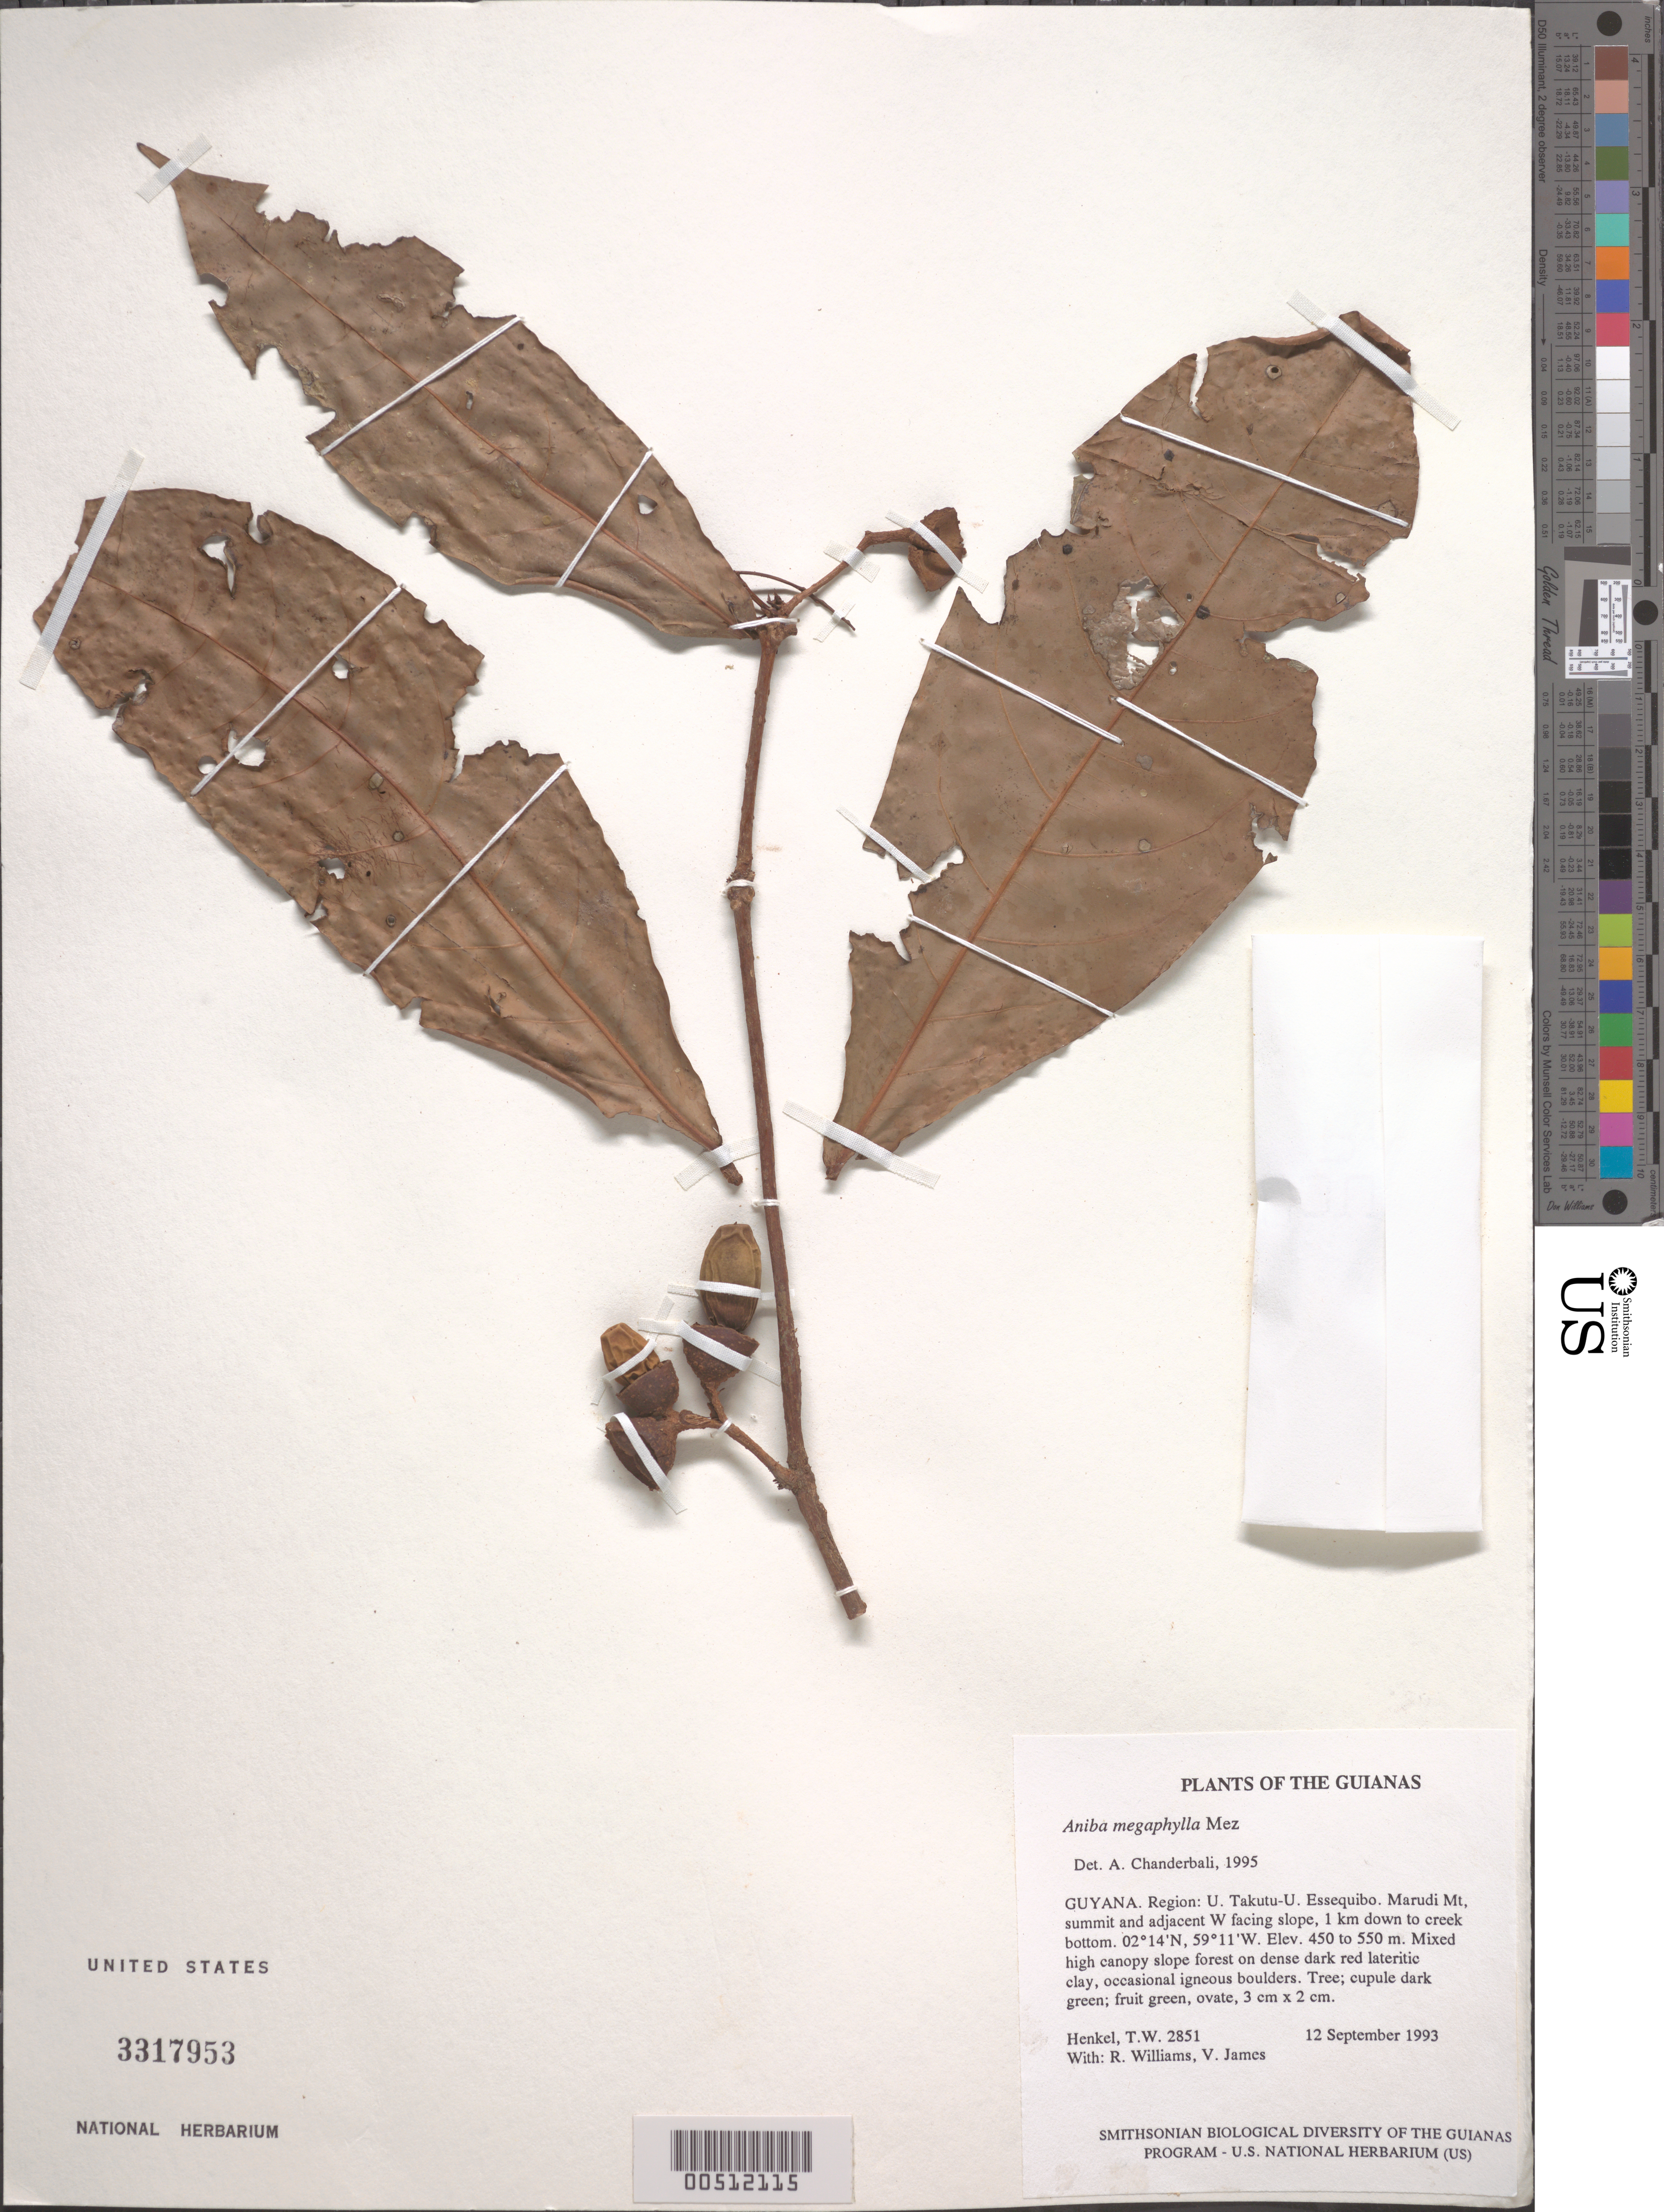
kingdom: Plantae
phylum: Tracheophyta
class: Magnoliopsida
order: Laurales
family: Lauraceae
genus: Aniba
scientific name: Aniba megaphylla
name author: Mez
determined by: Chanderbali, Andre Shashi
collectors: T. Henkel, R. Williams & V. James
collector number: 2851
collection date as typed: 12 September 1993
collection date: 1993-09-12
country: Guyana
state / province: U. Takutu-U. Essequibo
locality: Marudi Mt, summit and adjacent W facing slope, 1 km down to creek bottom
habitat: Mixed high canopy slope forest on dense dark red lateritic clay, occasional igneous boulders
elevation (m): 450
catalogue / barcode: US 3317953